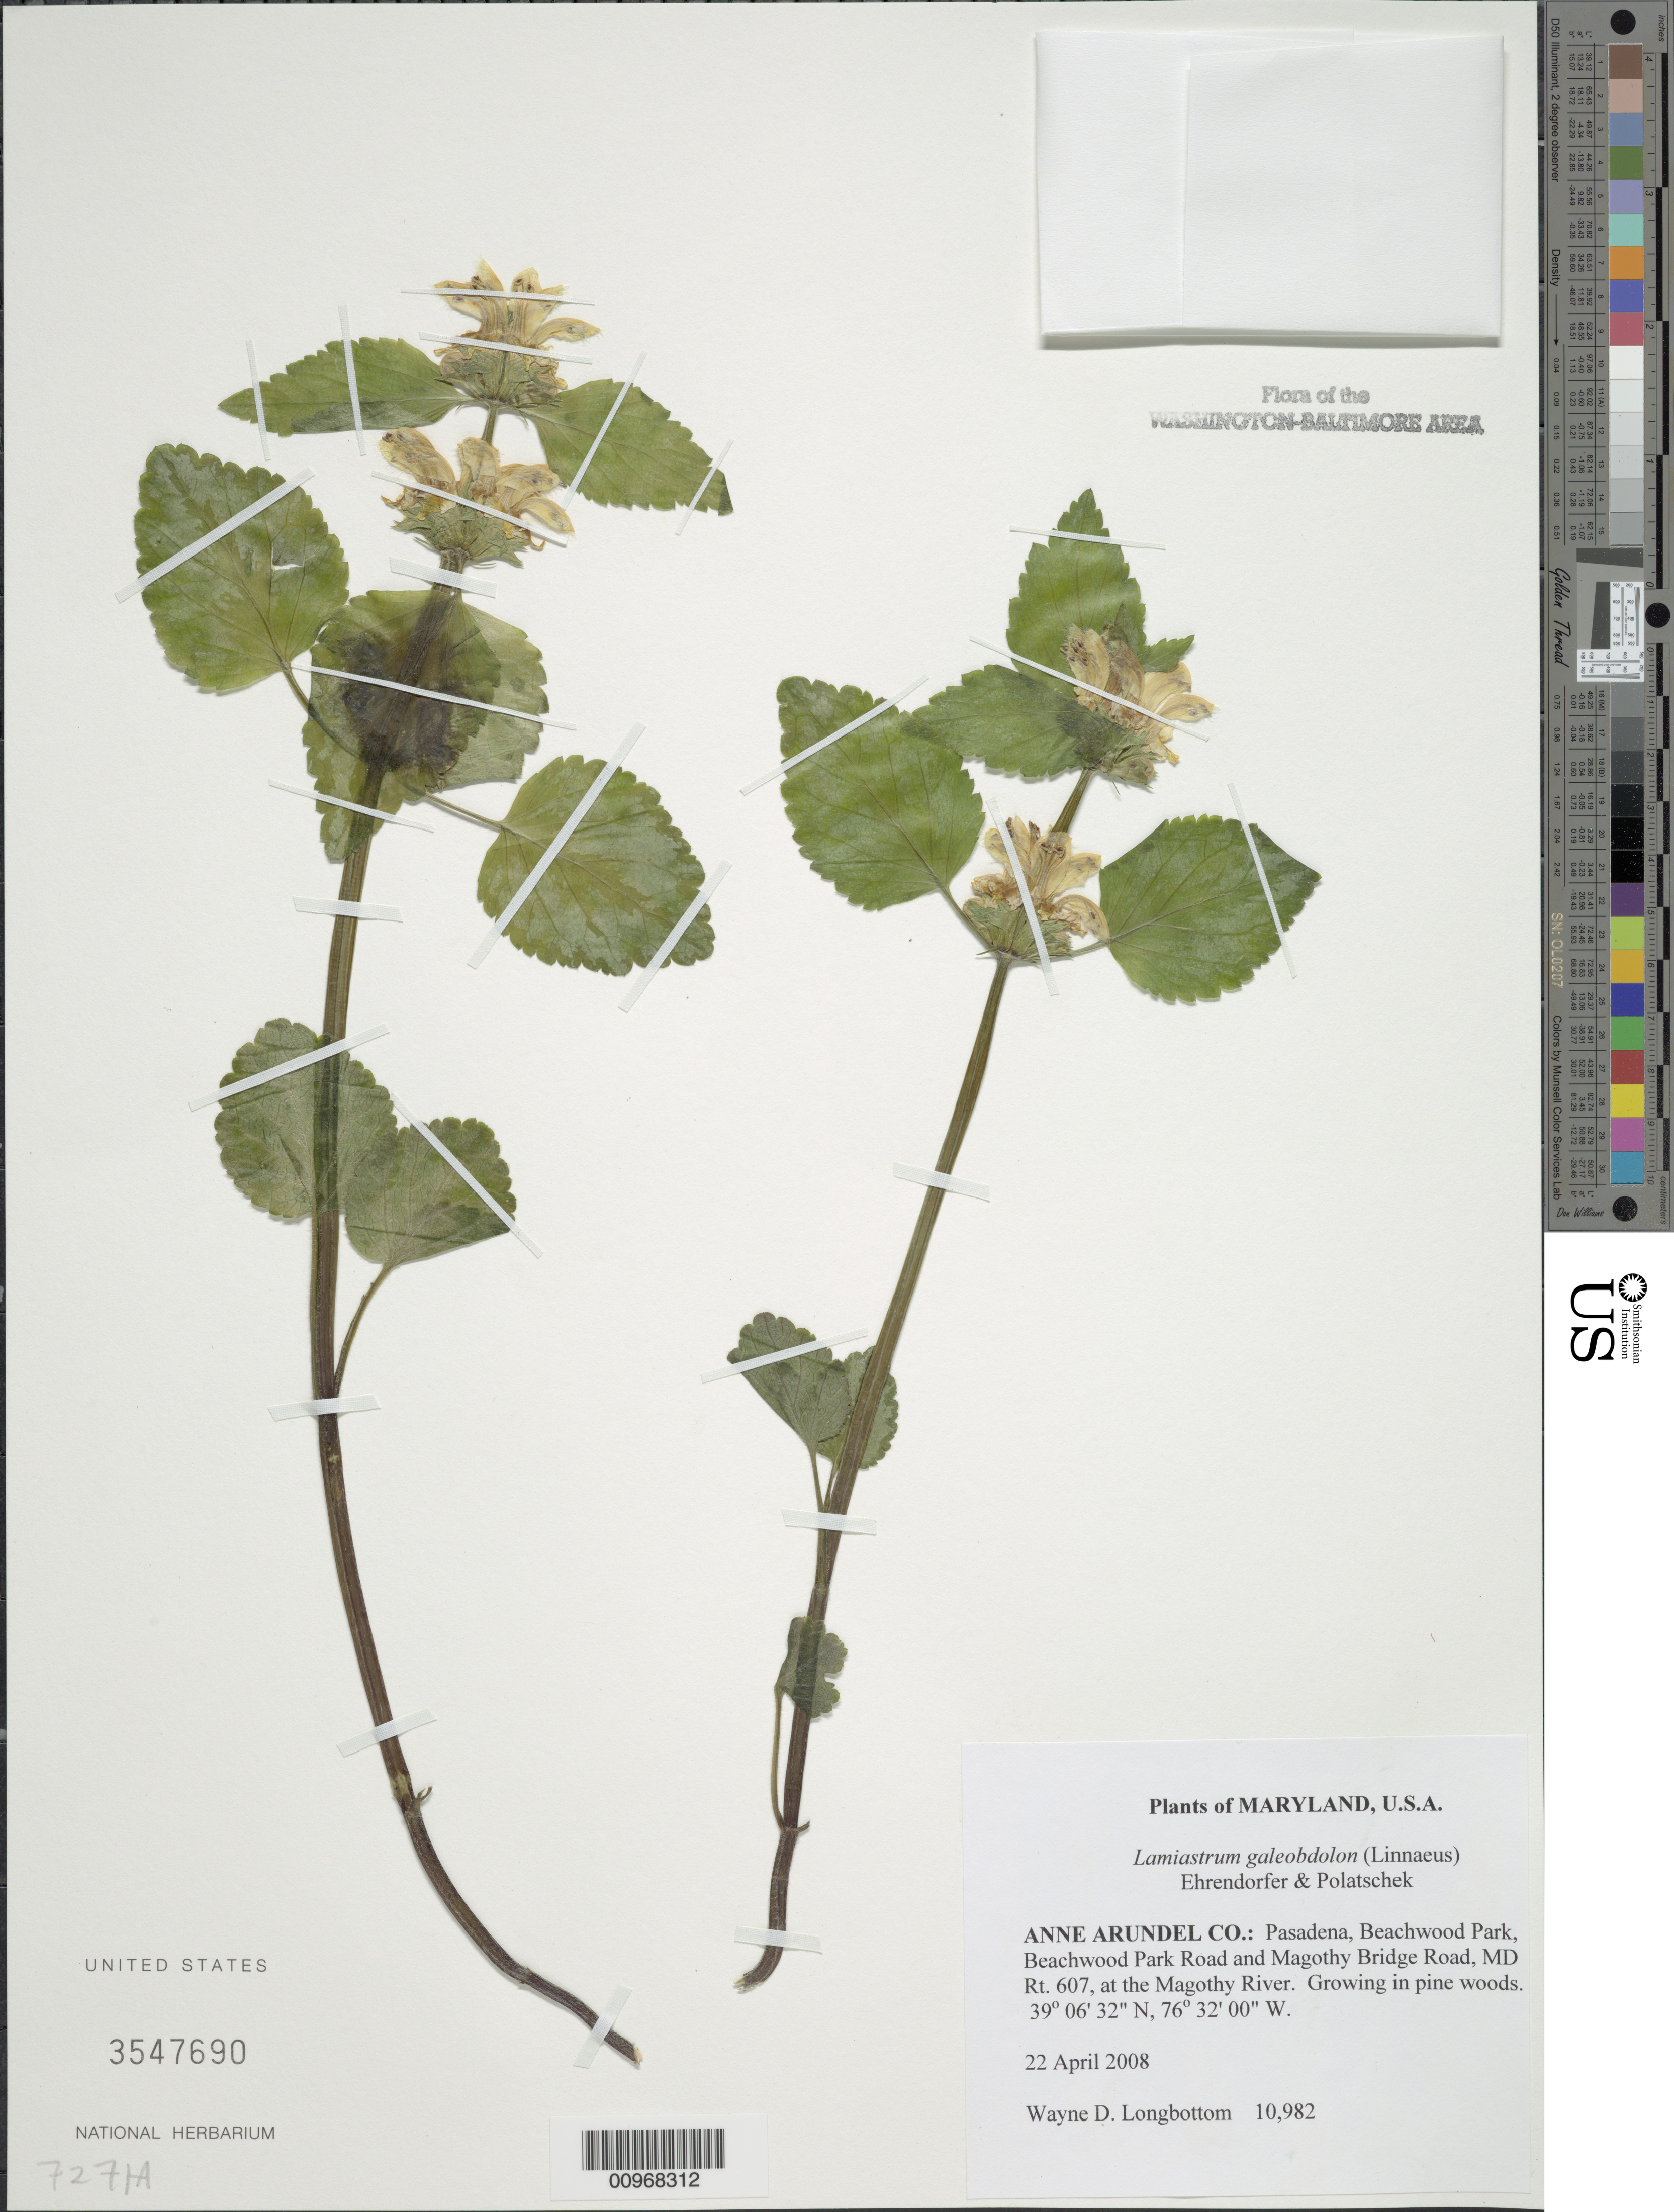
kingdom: Plantae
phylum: Tracheophyta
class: Magnoliopsida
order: Lamiales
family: Lamiaceae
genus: Lamiastrum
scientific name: Lamiastrum galeobdolon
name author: (L.) Ehrend. & Polatschek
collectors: W. D. Longbottom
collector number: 10982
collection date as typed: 22 April 2008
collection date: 2008-04-22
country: United States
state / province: Maryland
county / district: Anne Arundel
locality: Pasadena, Beachwood Park, Beachwood Park Road and Magothy Bridge Road, MD Rt. 607 at the Magothy River.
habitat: growing in pine woods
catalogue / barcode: US 3547690